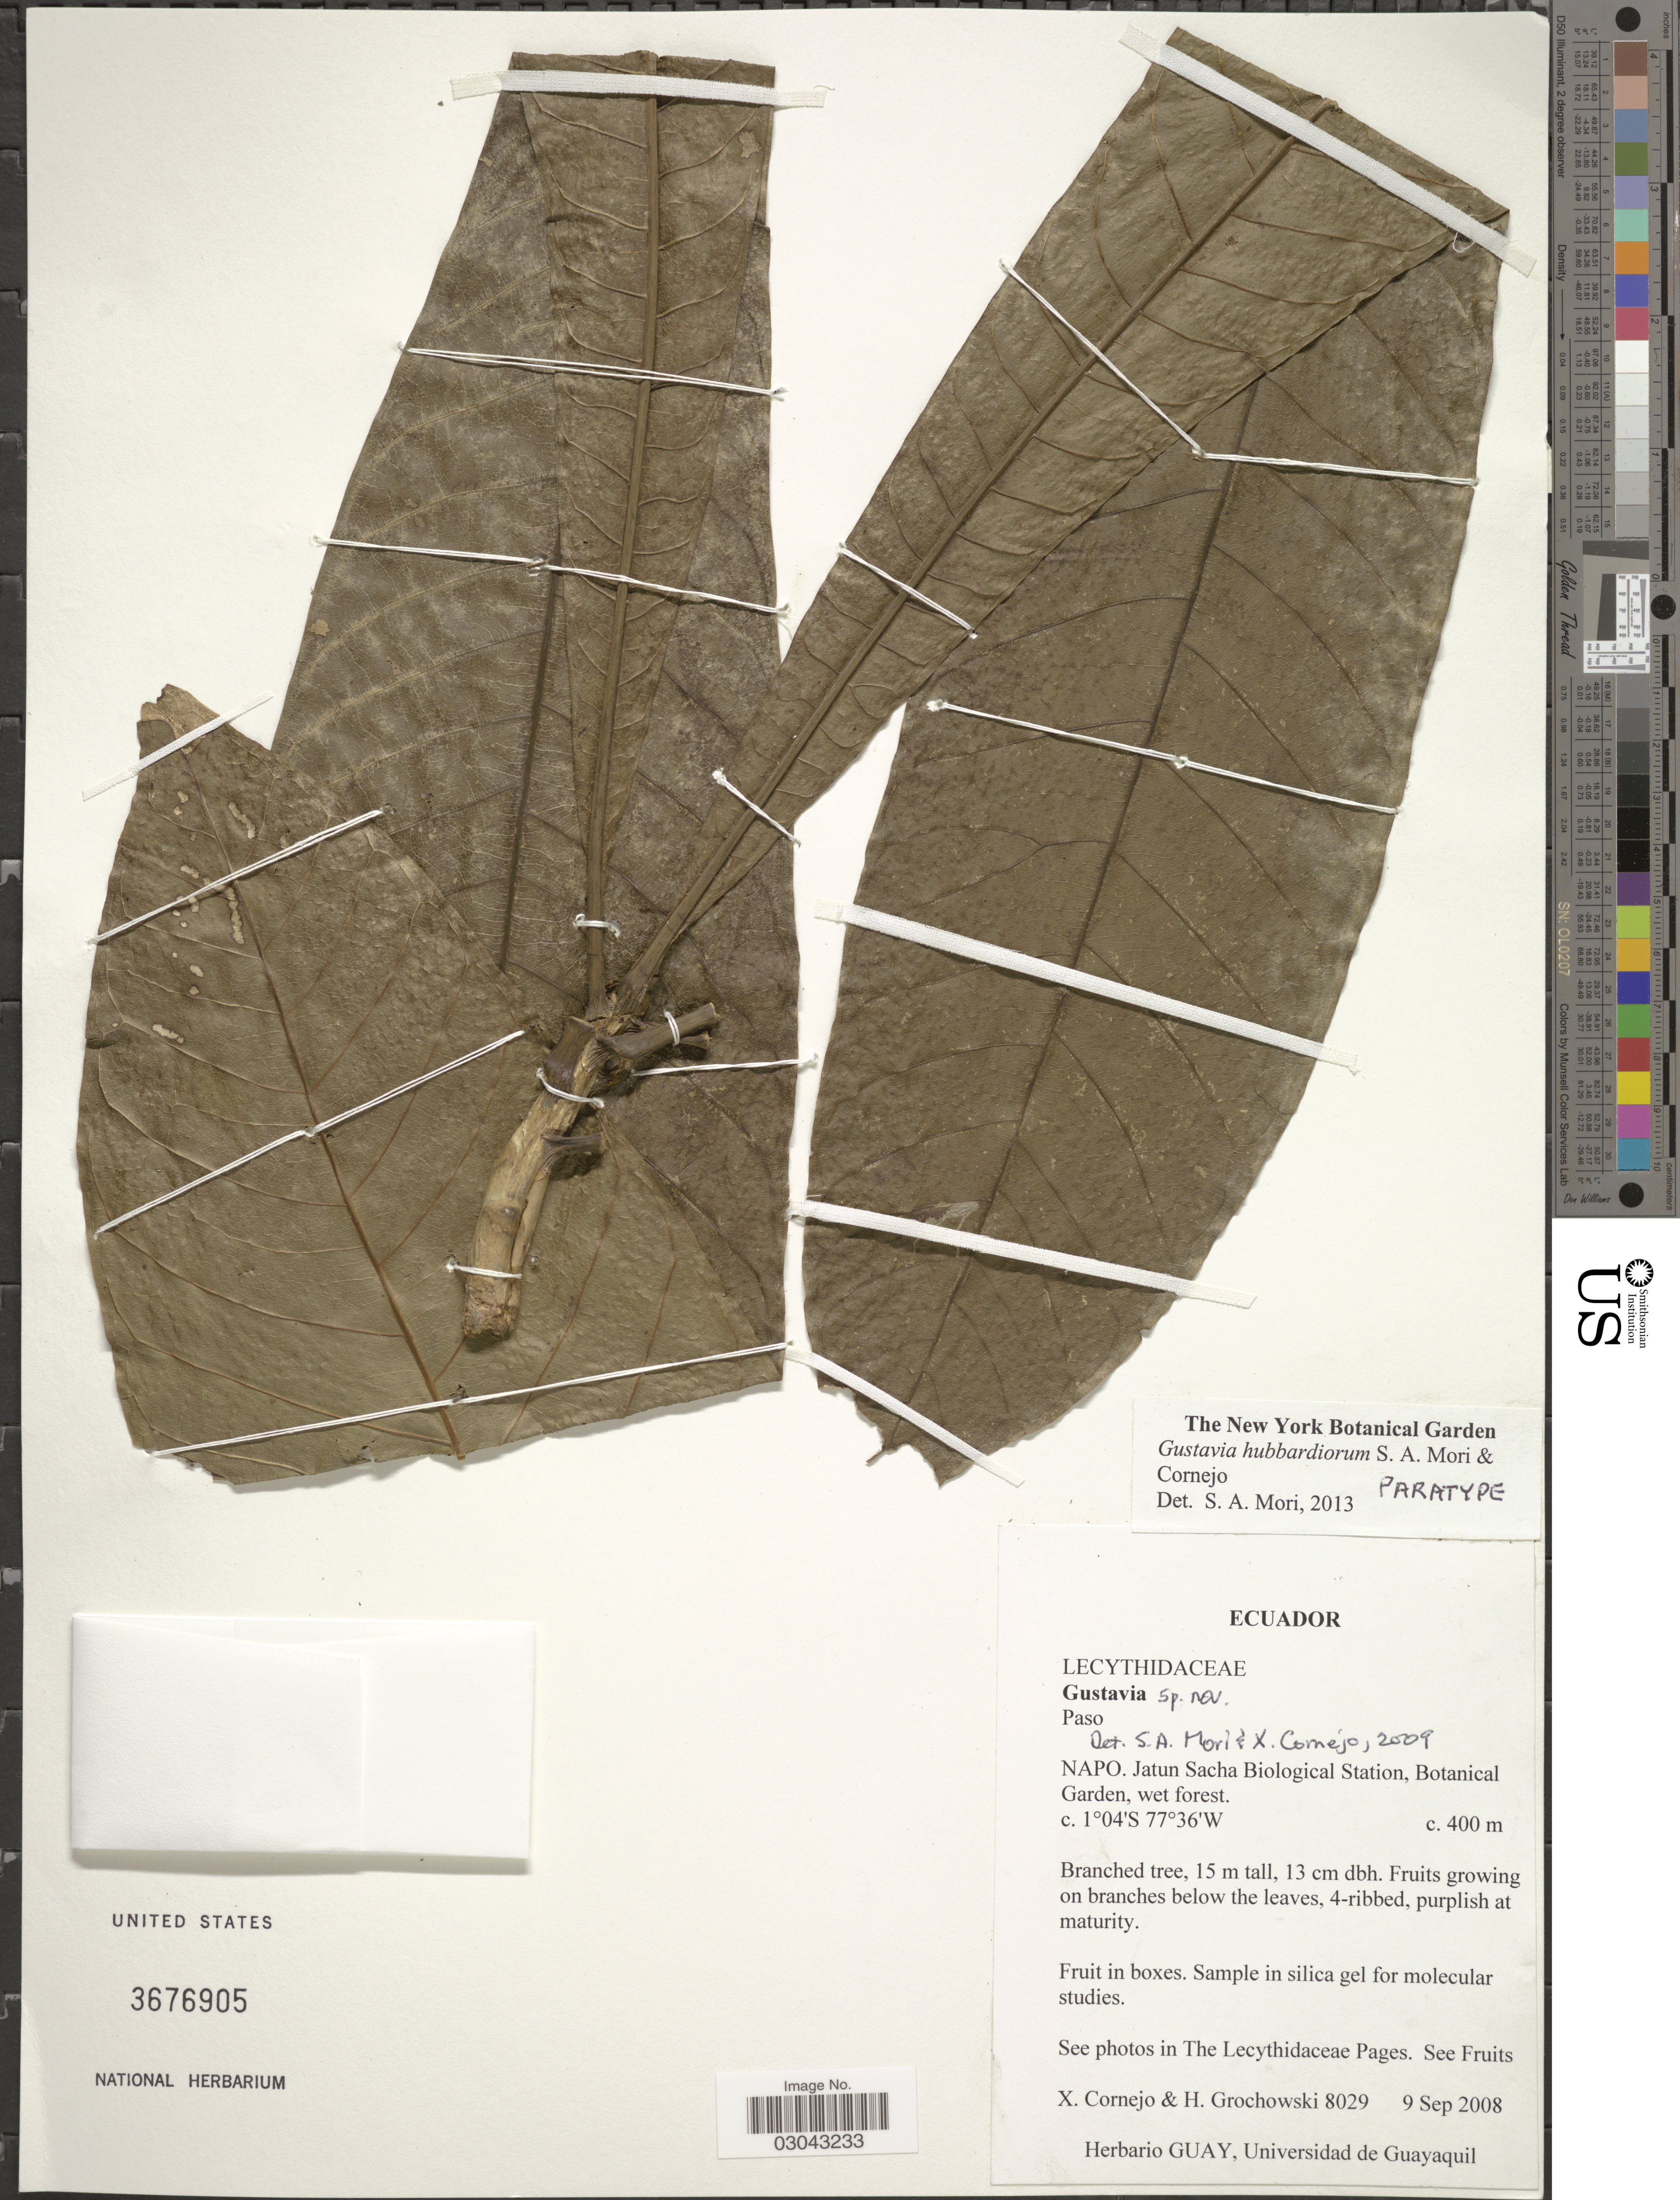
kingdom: Plantae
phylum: Tracheophyta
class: Magnoliopsida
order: Ericales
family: Lecythidaceae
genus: Gustavia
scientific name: Gustavia hubbardiorum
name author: S.A. Mori & Cornejo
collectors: X. F. Cornejo & H. Grochowski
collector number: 8029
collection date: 2008-09-09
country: Ecuador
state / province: Napo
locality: Jatun Sacha Biological Station, Botanical Garden, wet forest.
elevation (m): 400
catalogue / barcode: US 6376905